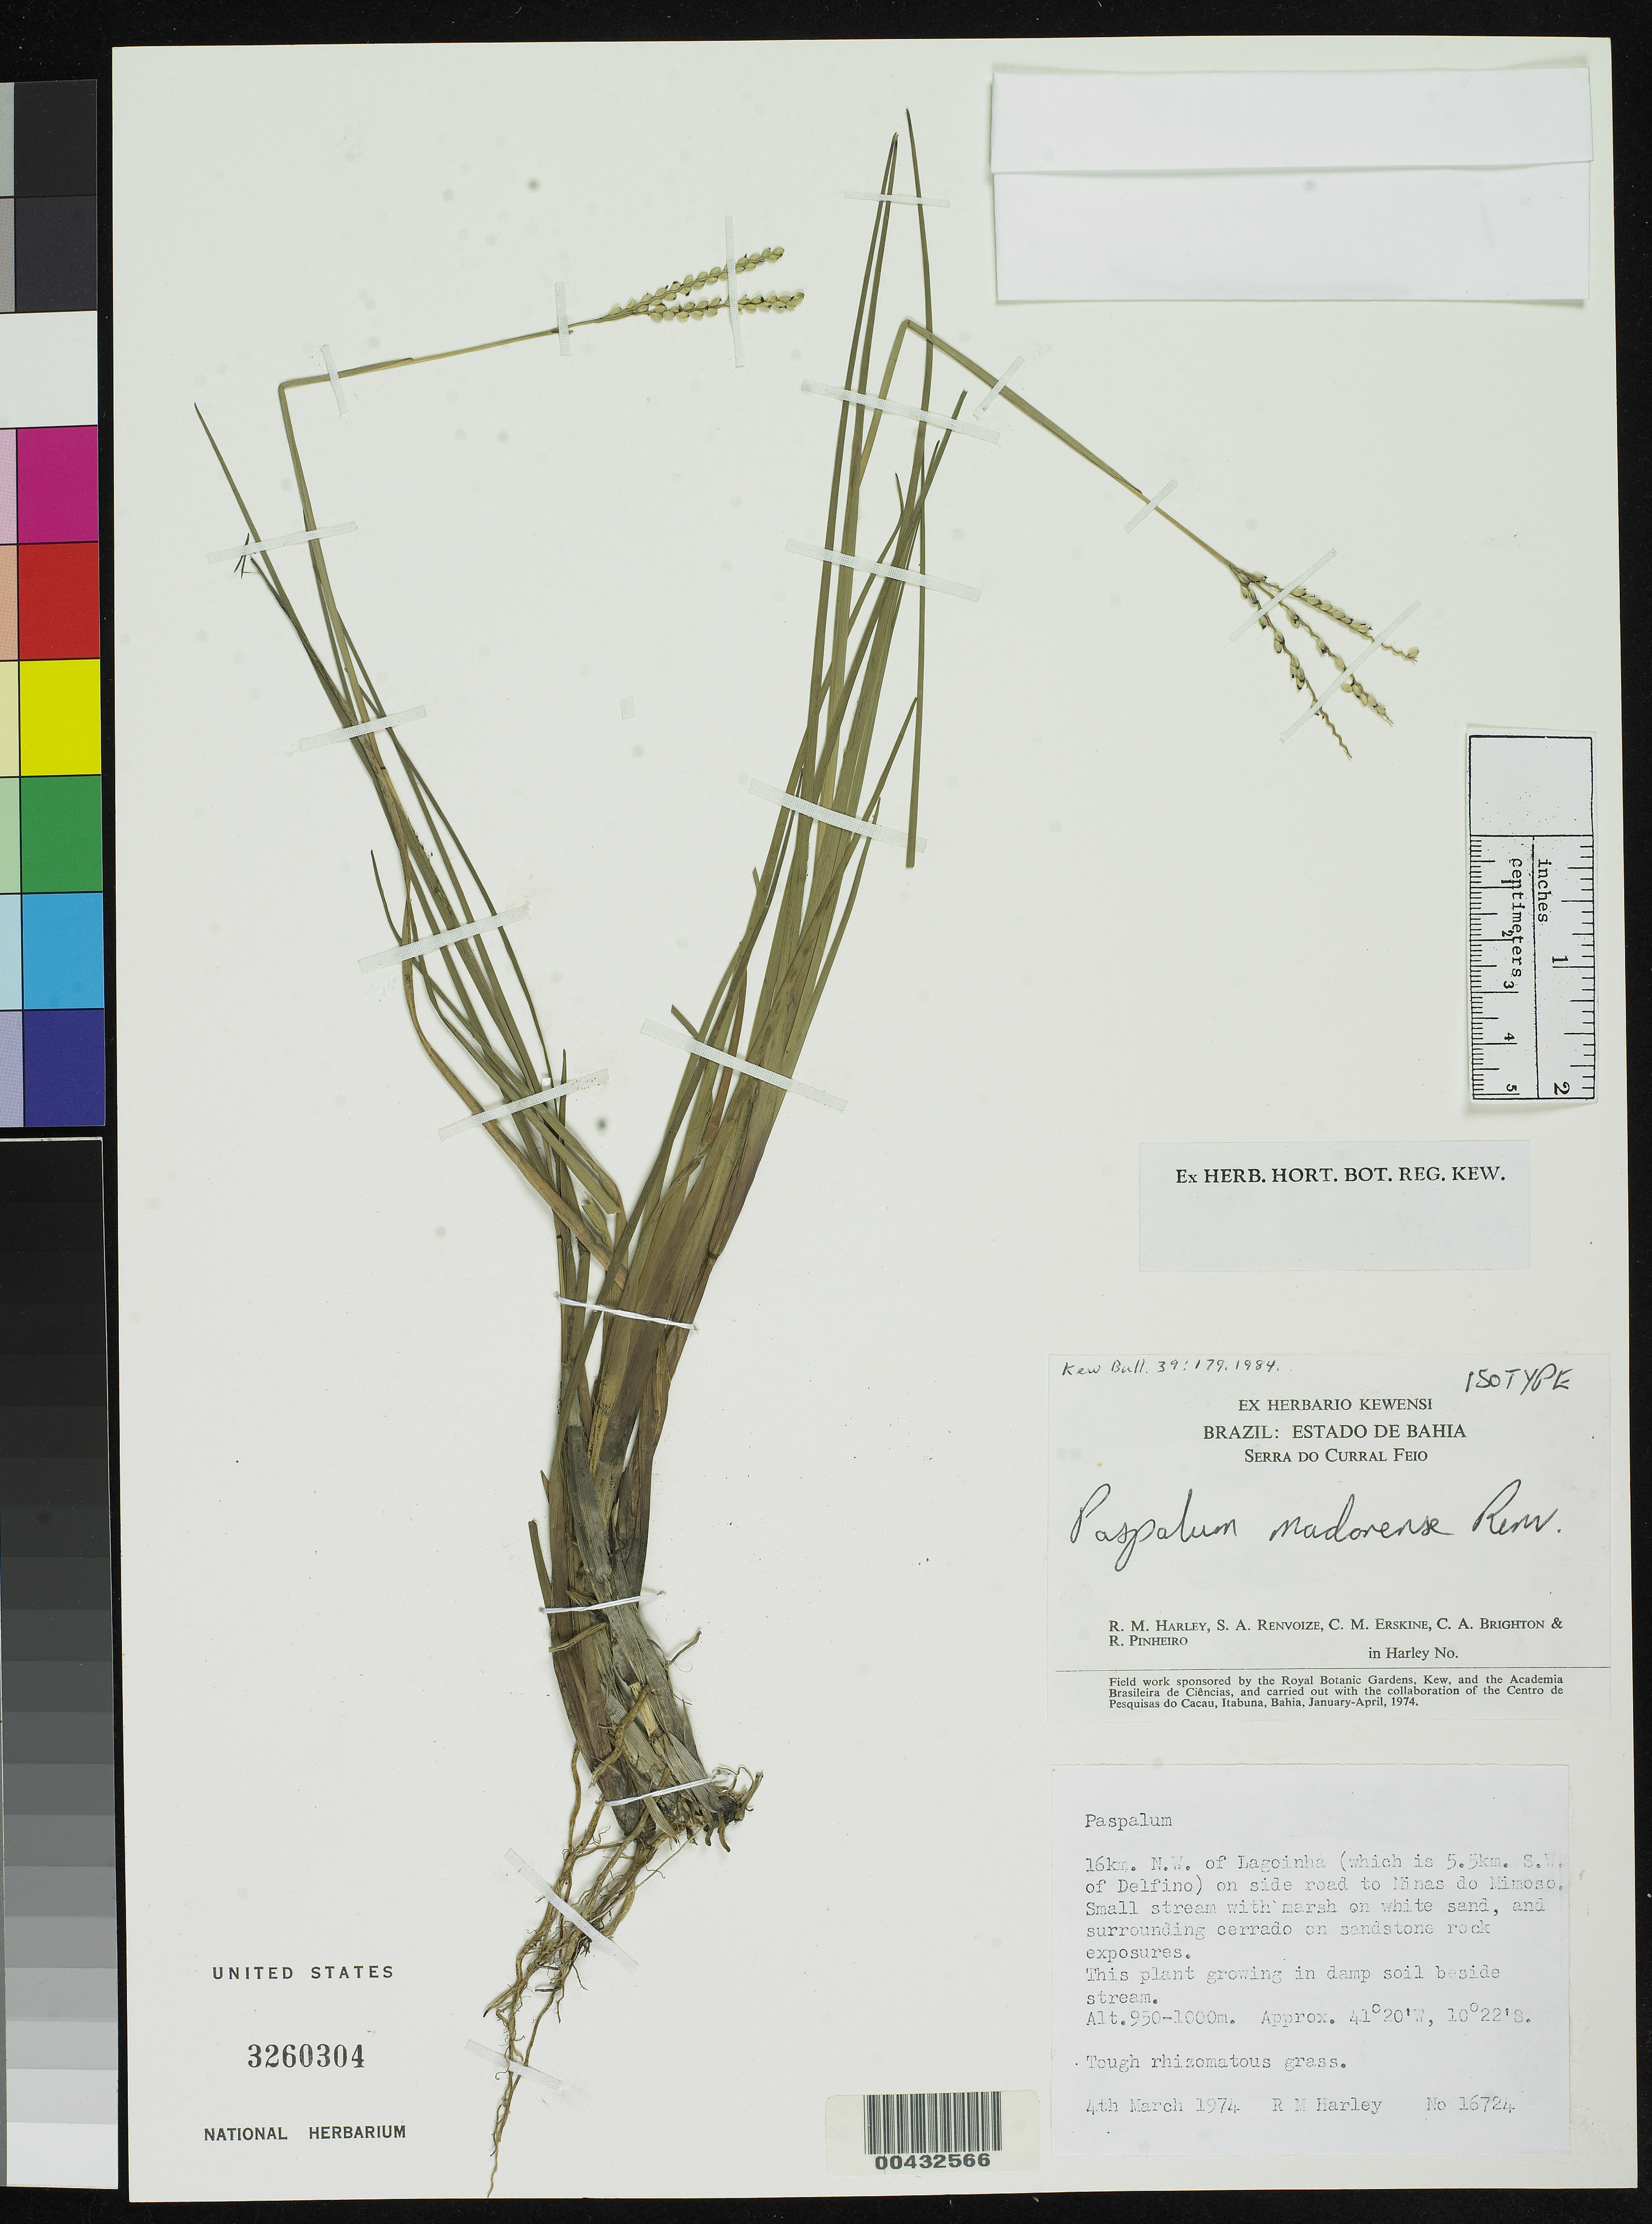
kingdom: Plantae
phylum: Tracheophyta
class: Liliopsida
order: Poales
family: Poaceae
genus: Paspalum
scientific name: Paspalum madorens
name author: Renvoize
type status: Isotype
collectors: R. M. Harley, S. A. Renvoize, C. Erskine, C. Brighton & R. S. Pinheiro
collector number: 16724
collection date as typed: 04 Mar 1974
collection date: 1974-03-04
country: Brazil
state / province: Bahia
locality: Serra do Curral Feio, 16 km NW of Lagoinha (which is 5.5 km SW of Delfino) on side of road to Minas do Mimoso.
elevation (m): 950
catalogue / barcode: US 3260304